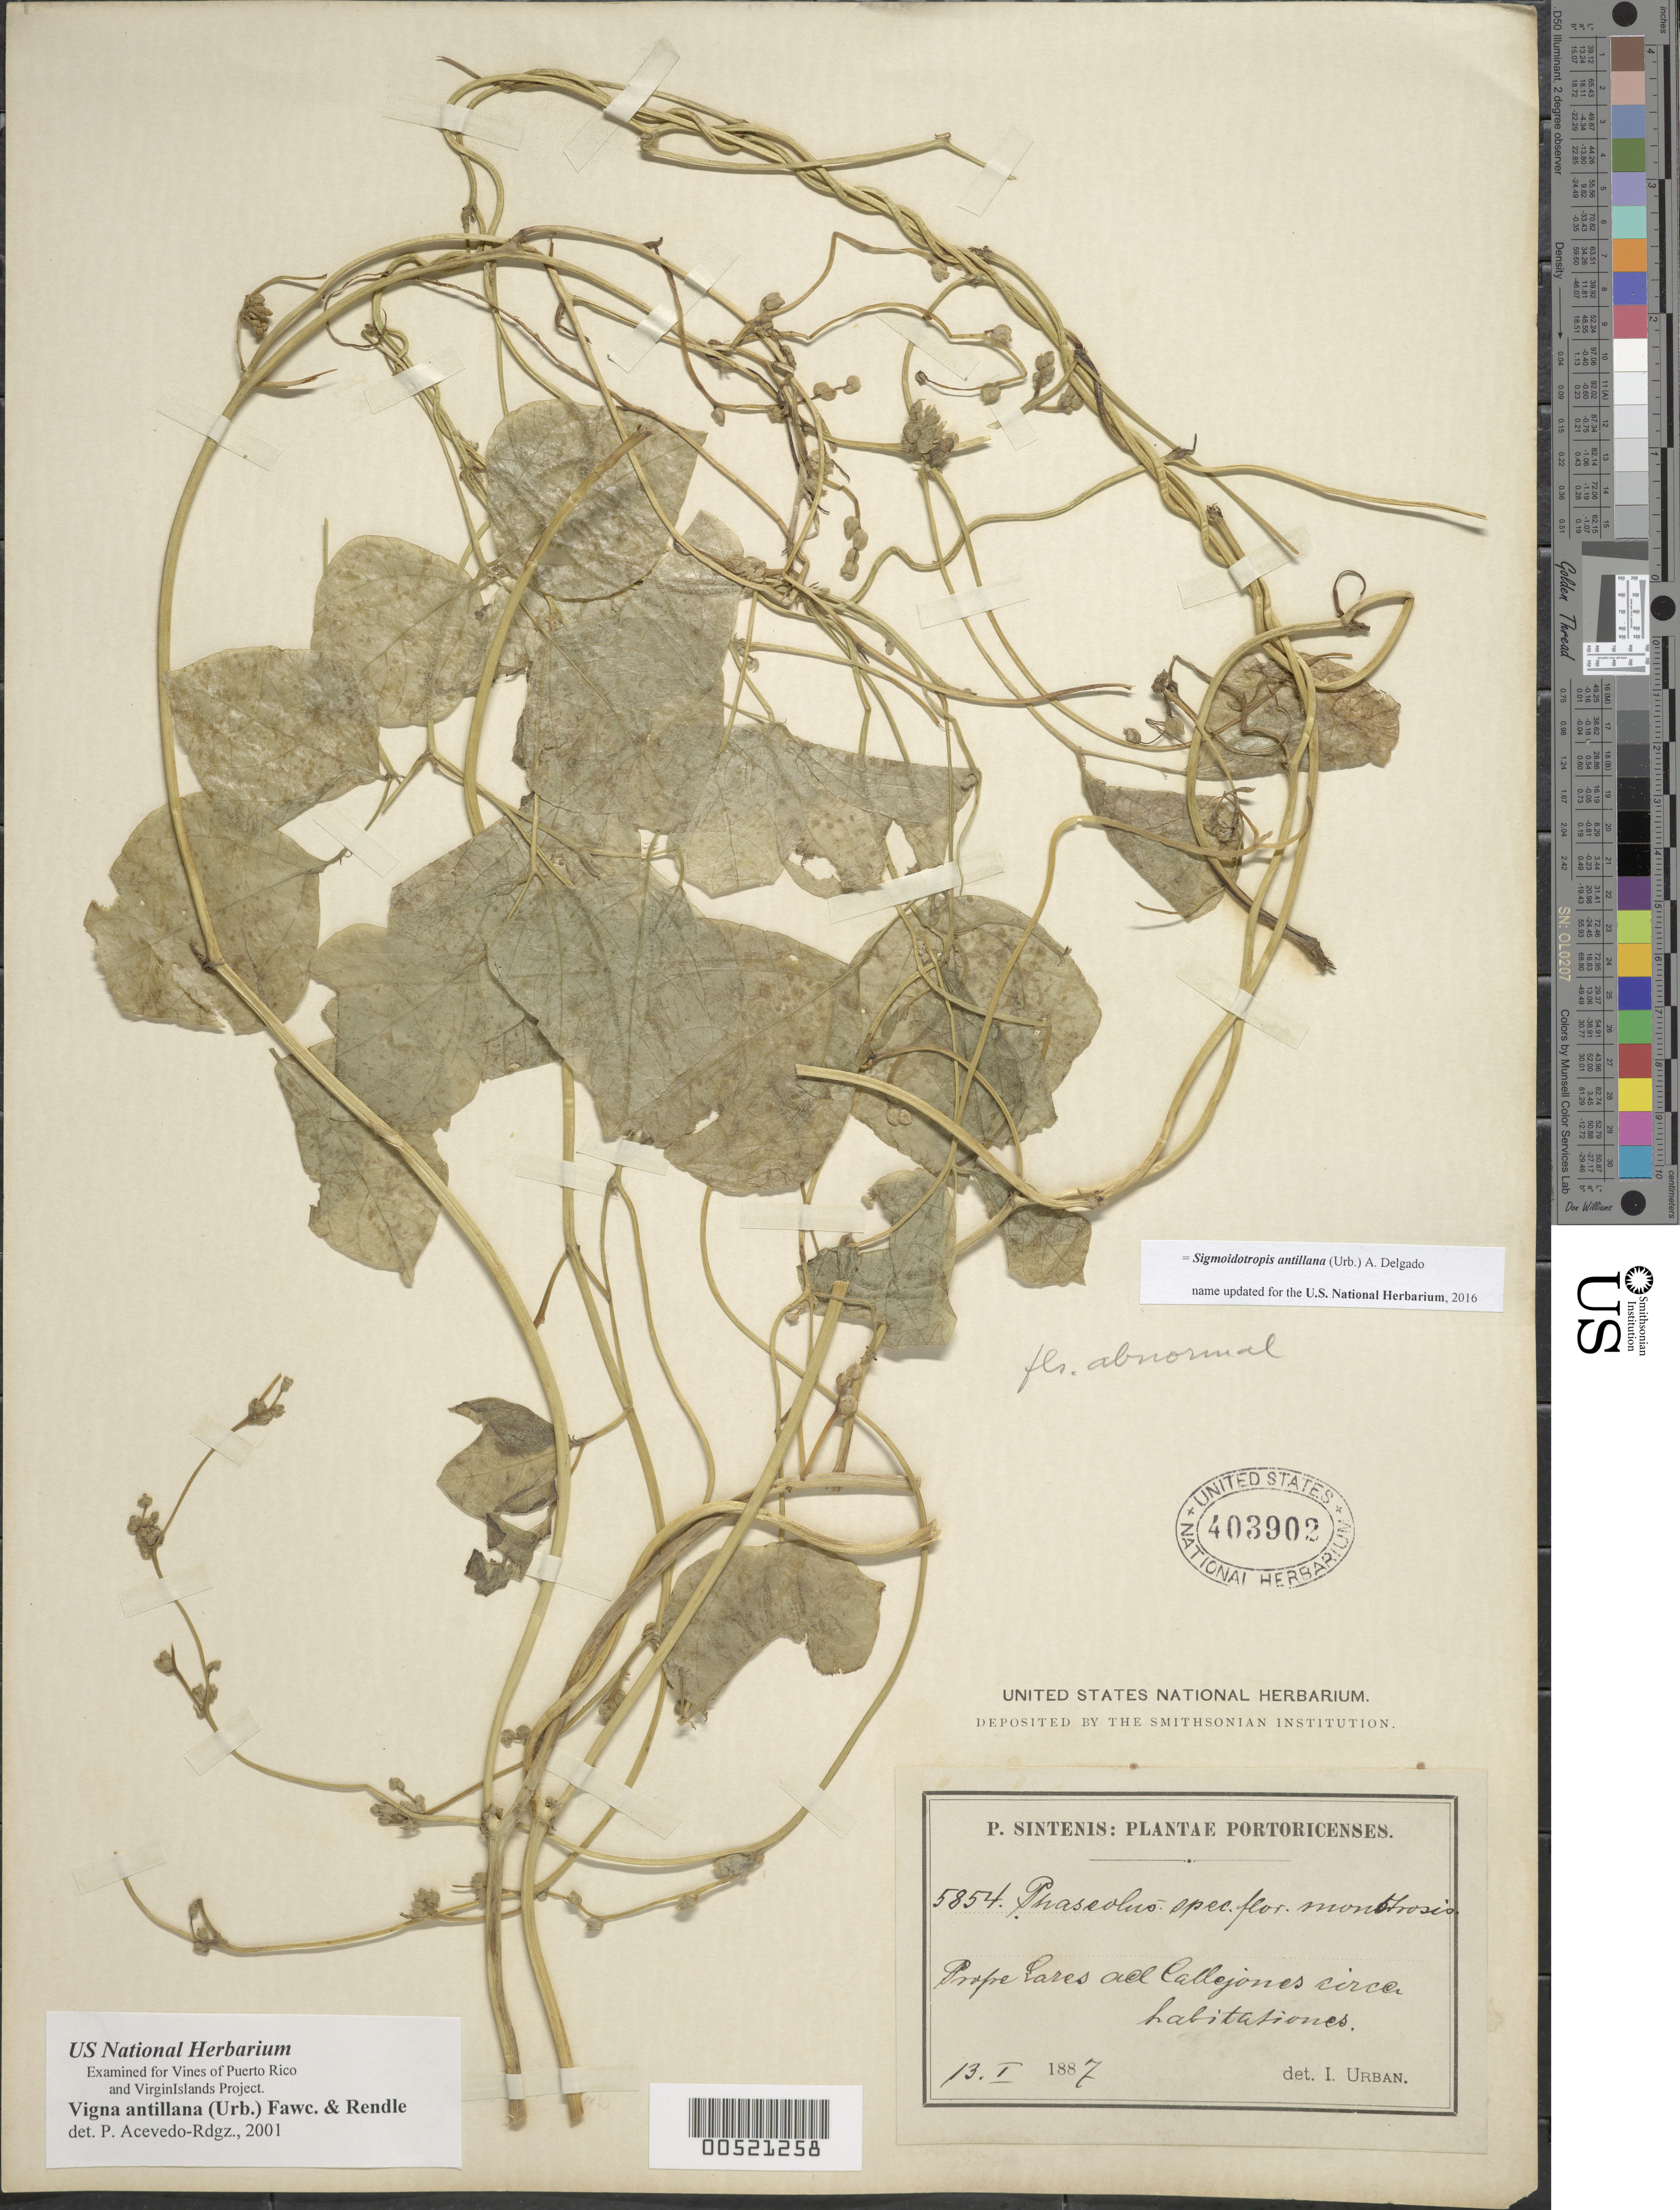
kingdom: Plantae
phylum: Tracheophyta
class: Magnoliopsida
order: Fabales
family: Fabaceae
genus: Sigmoidotropis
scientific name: Sigmoidotropis antillana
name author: (Urb.) A. Delgado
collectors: P. Sintenis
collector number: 5854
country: Puerto Rico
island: Greater Antilles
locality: Lares, along roadside by dwelings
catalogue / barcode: US 403902